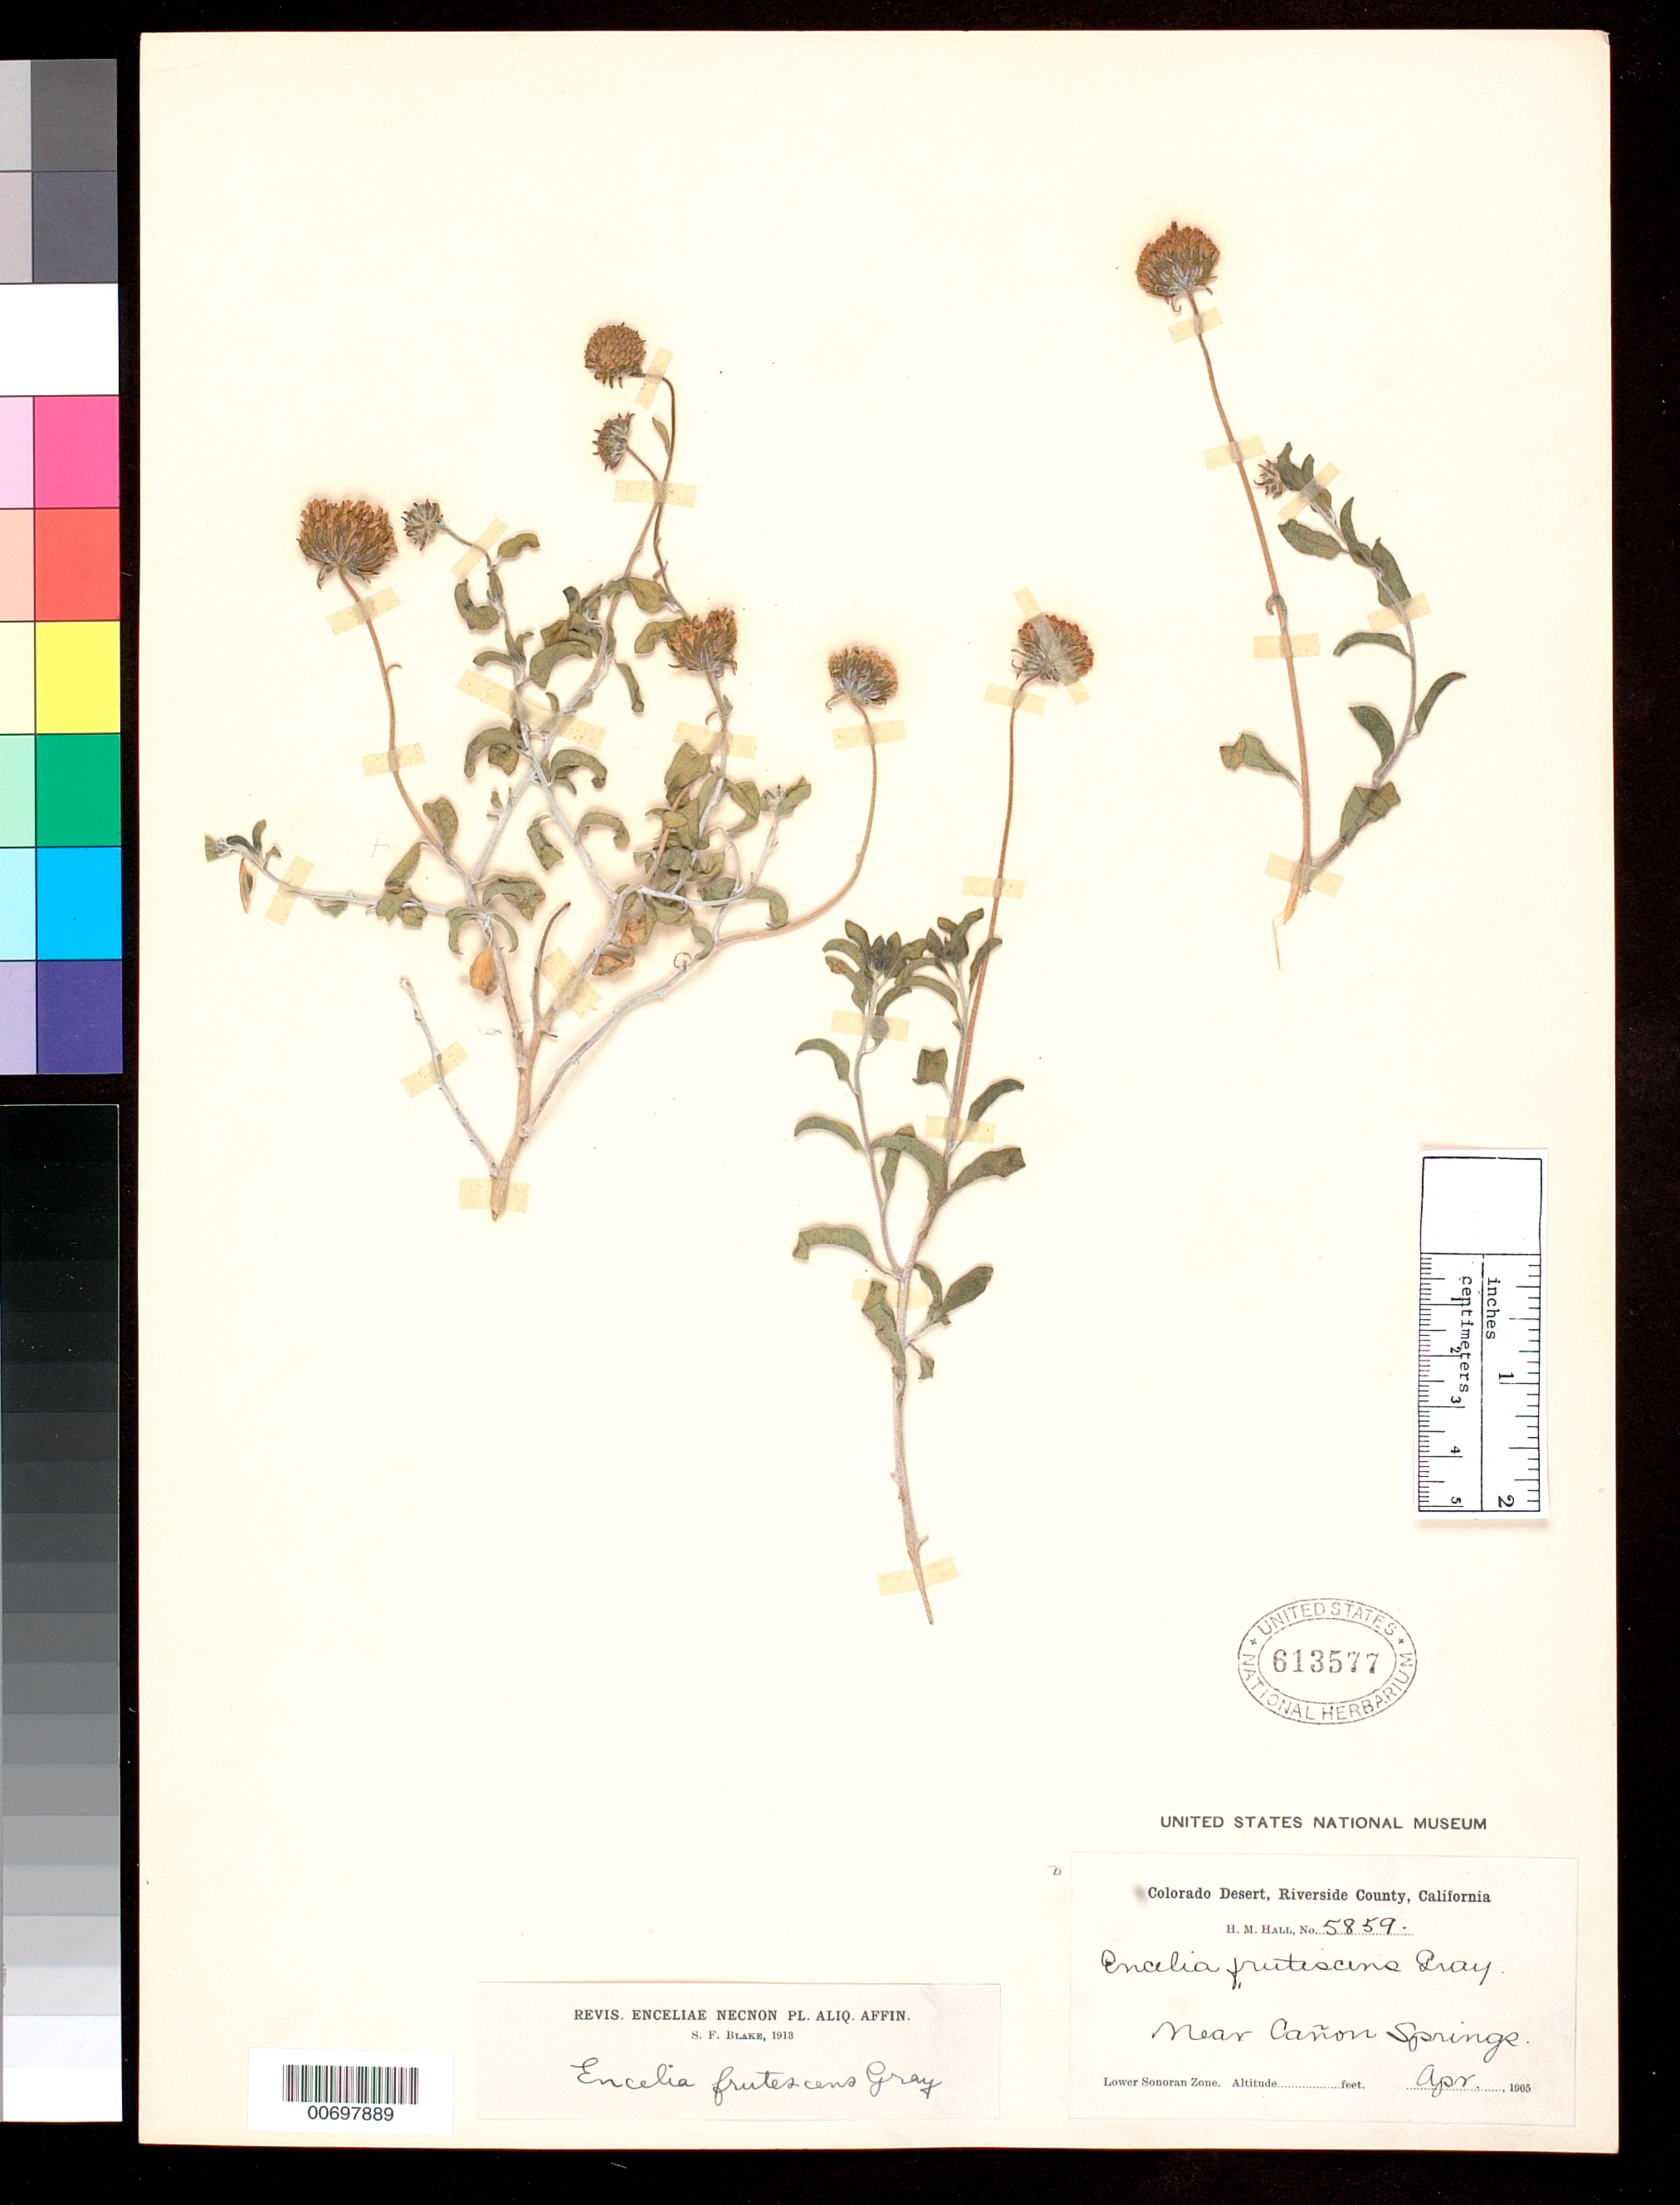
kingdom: Plantae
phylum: Tracheophyta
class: Magnoliopsida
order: Asterales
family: Asteraceae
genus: Encelia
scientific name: Encelia frutescens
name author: (A. Gray) A. Gray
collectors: H. M. Hall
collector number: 5859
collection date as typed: Apr 1905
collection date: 1905-04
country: United States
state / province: California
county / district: Riverside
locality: Near Cañon Springs, Colorado Desert.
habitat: Lower Sonoran Zone.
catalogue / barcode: US 613577